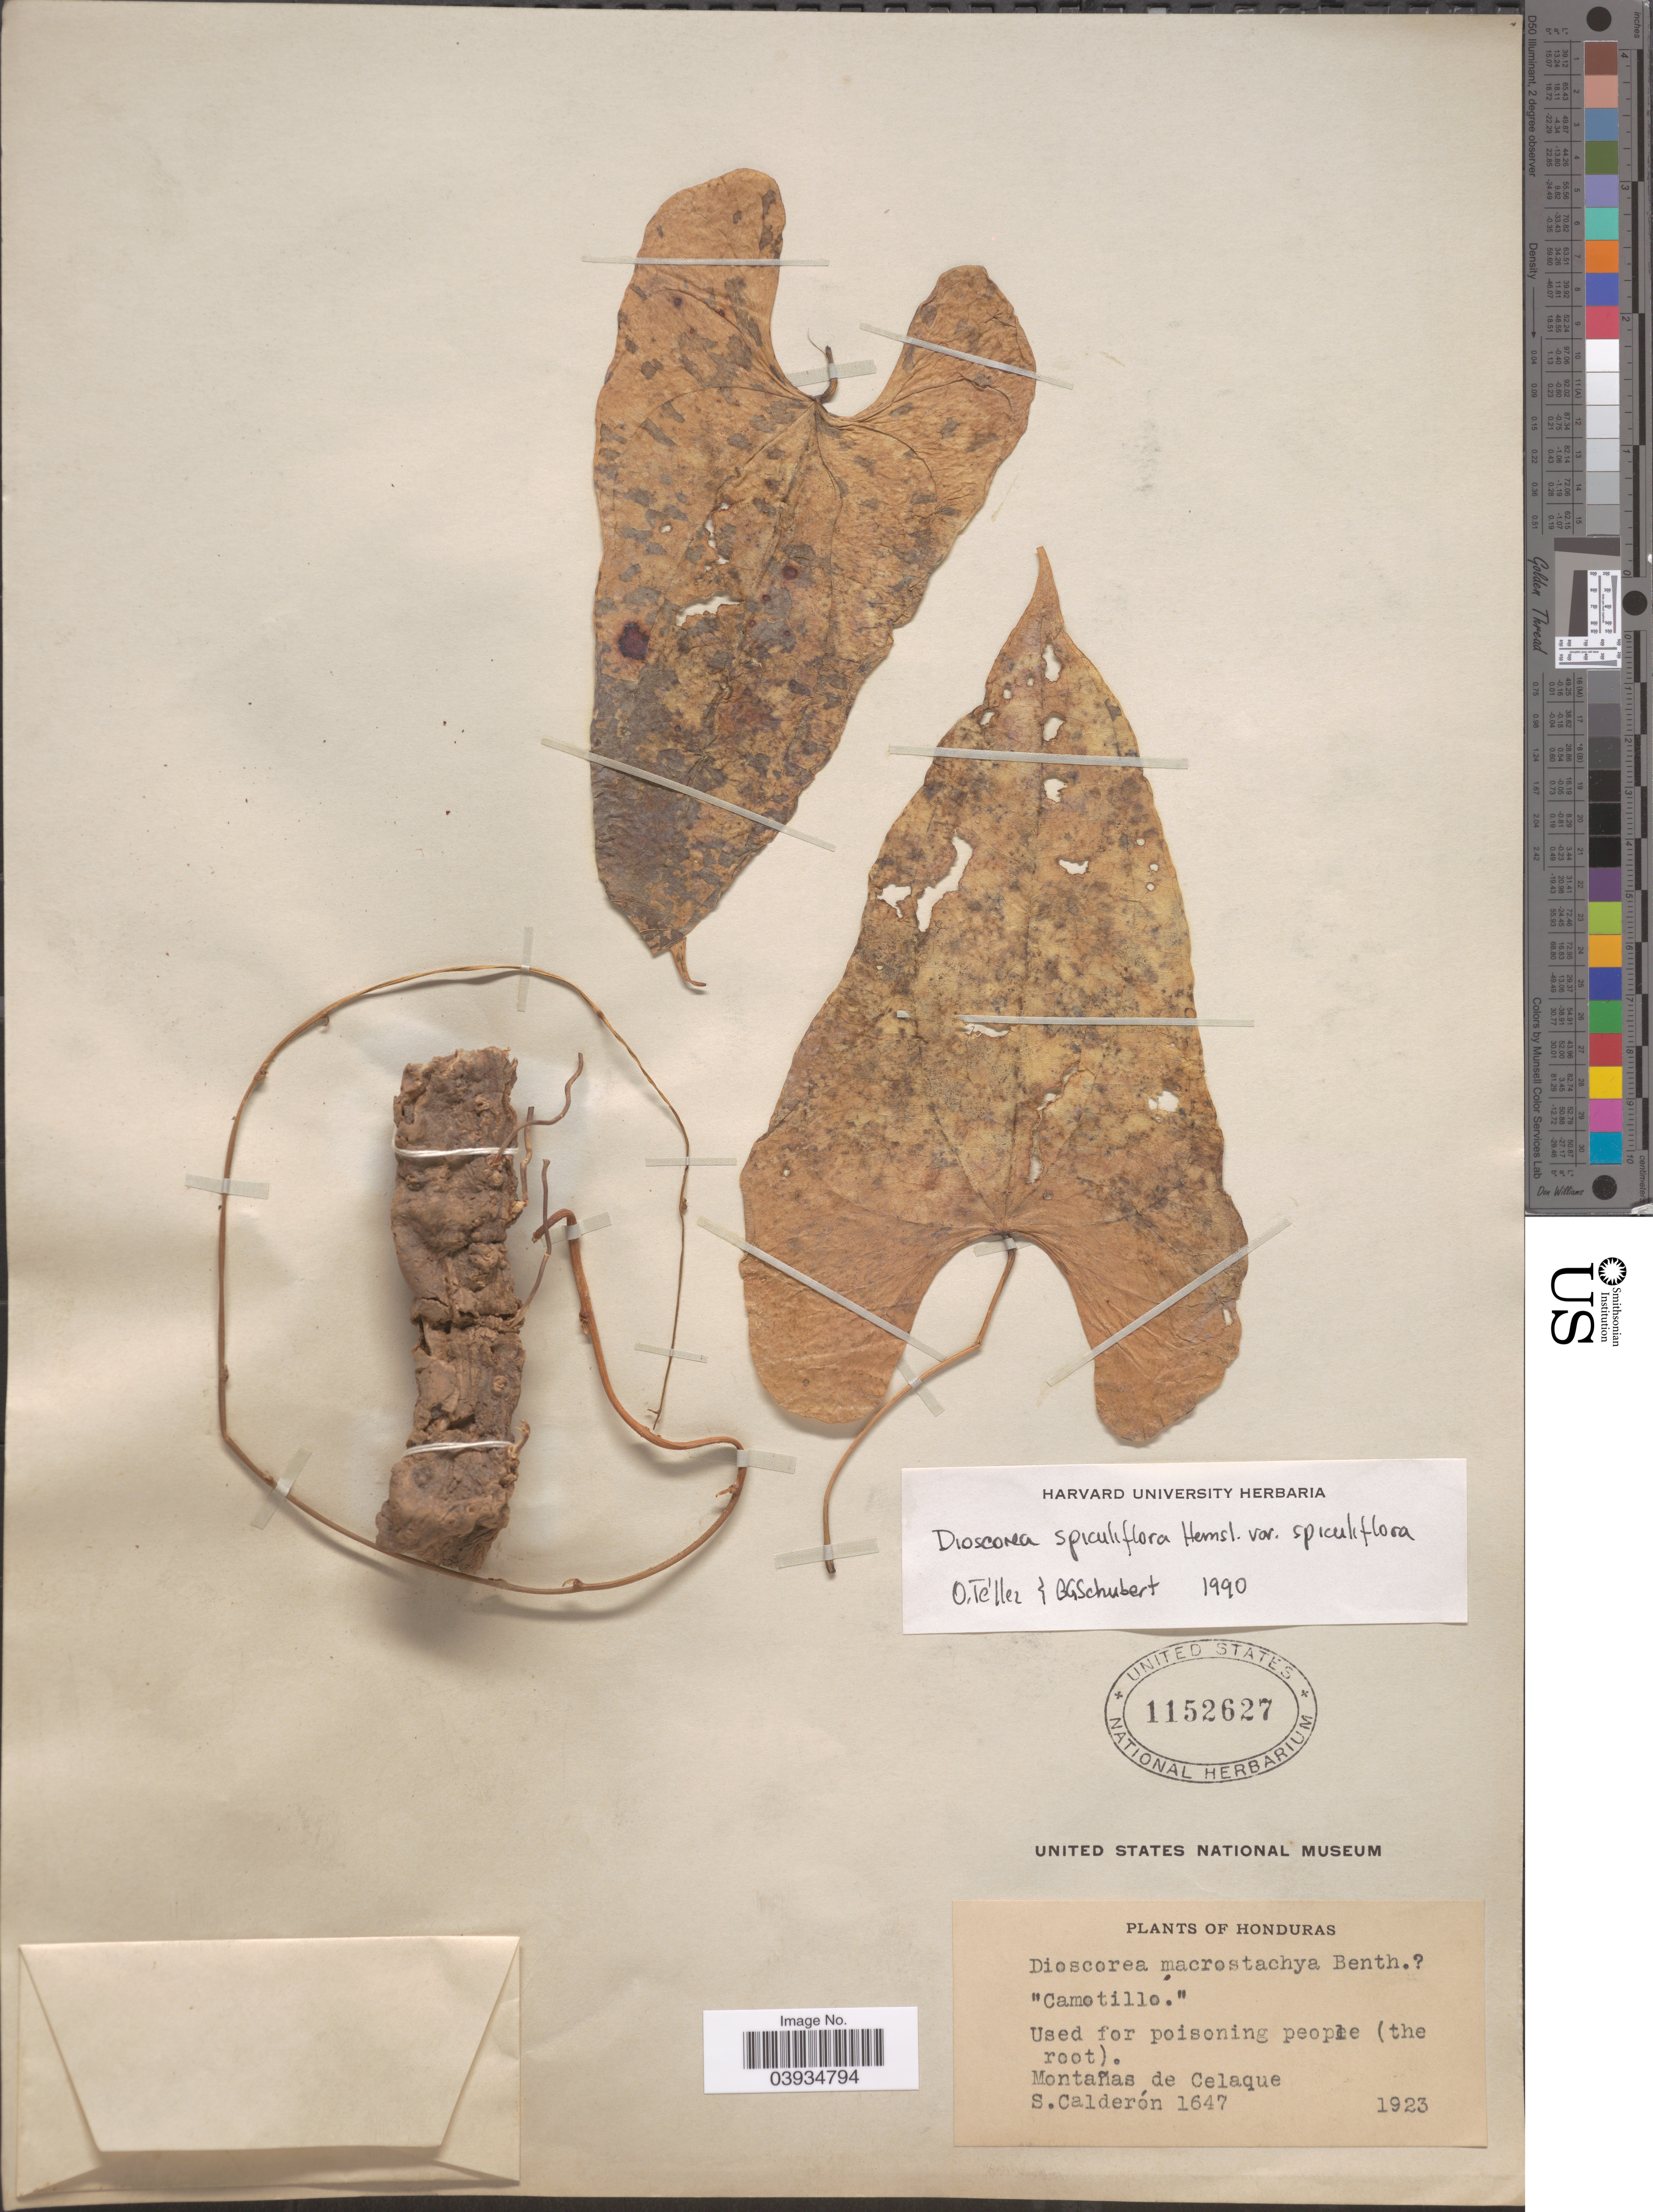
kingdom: Plantae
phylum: Tracheophyta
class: Liliopsida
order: Dioscoreales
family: Dioscoreaceae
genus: Dioscorea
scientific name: Dioscorea spiculiflora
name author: Hemsl.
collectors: S. Calderón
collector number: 1647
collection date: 1923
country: Honduras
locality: Montañas de Celaque.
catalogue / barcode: US 1152627